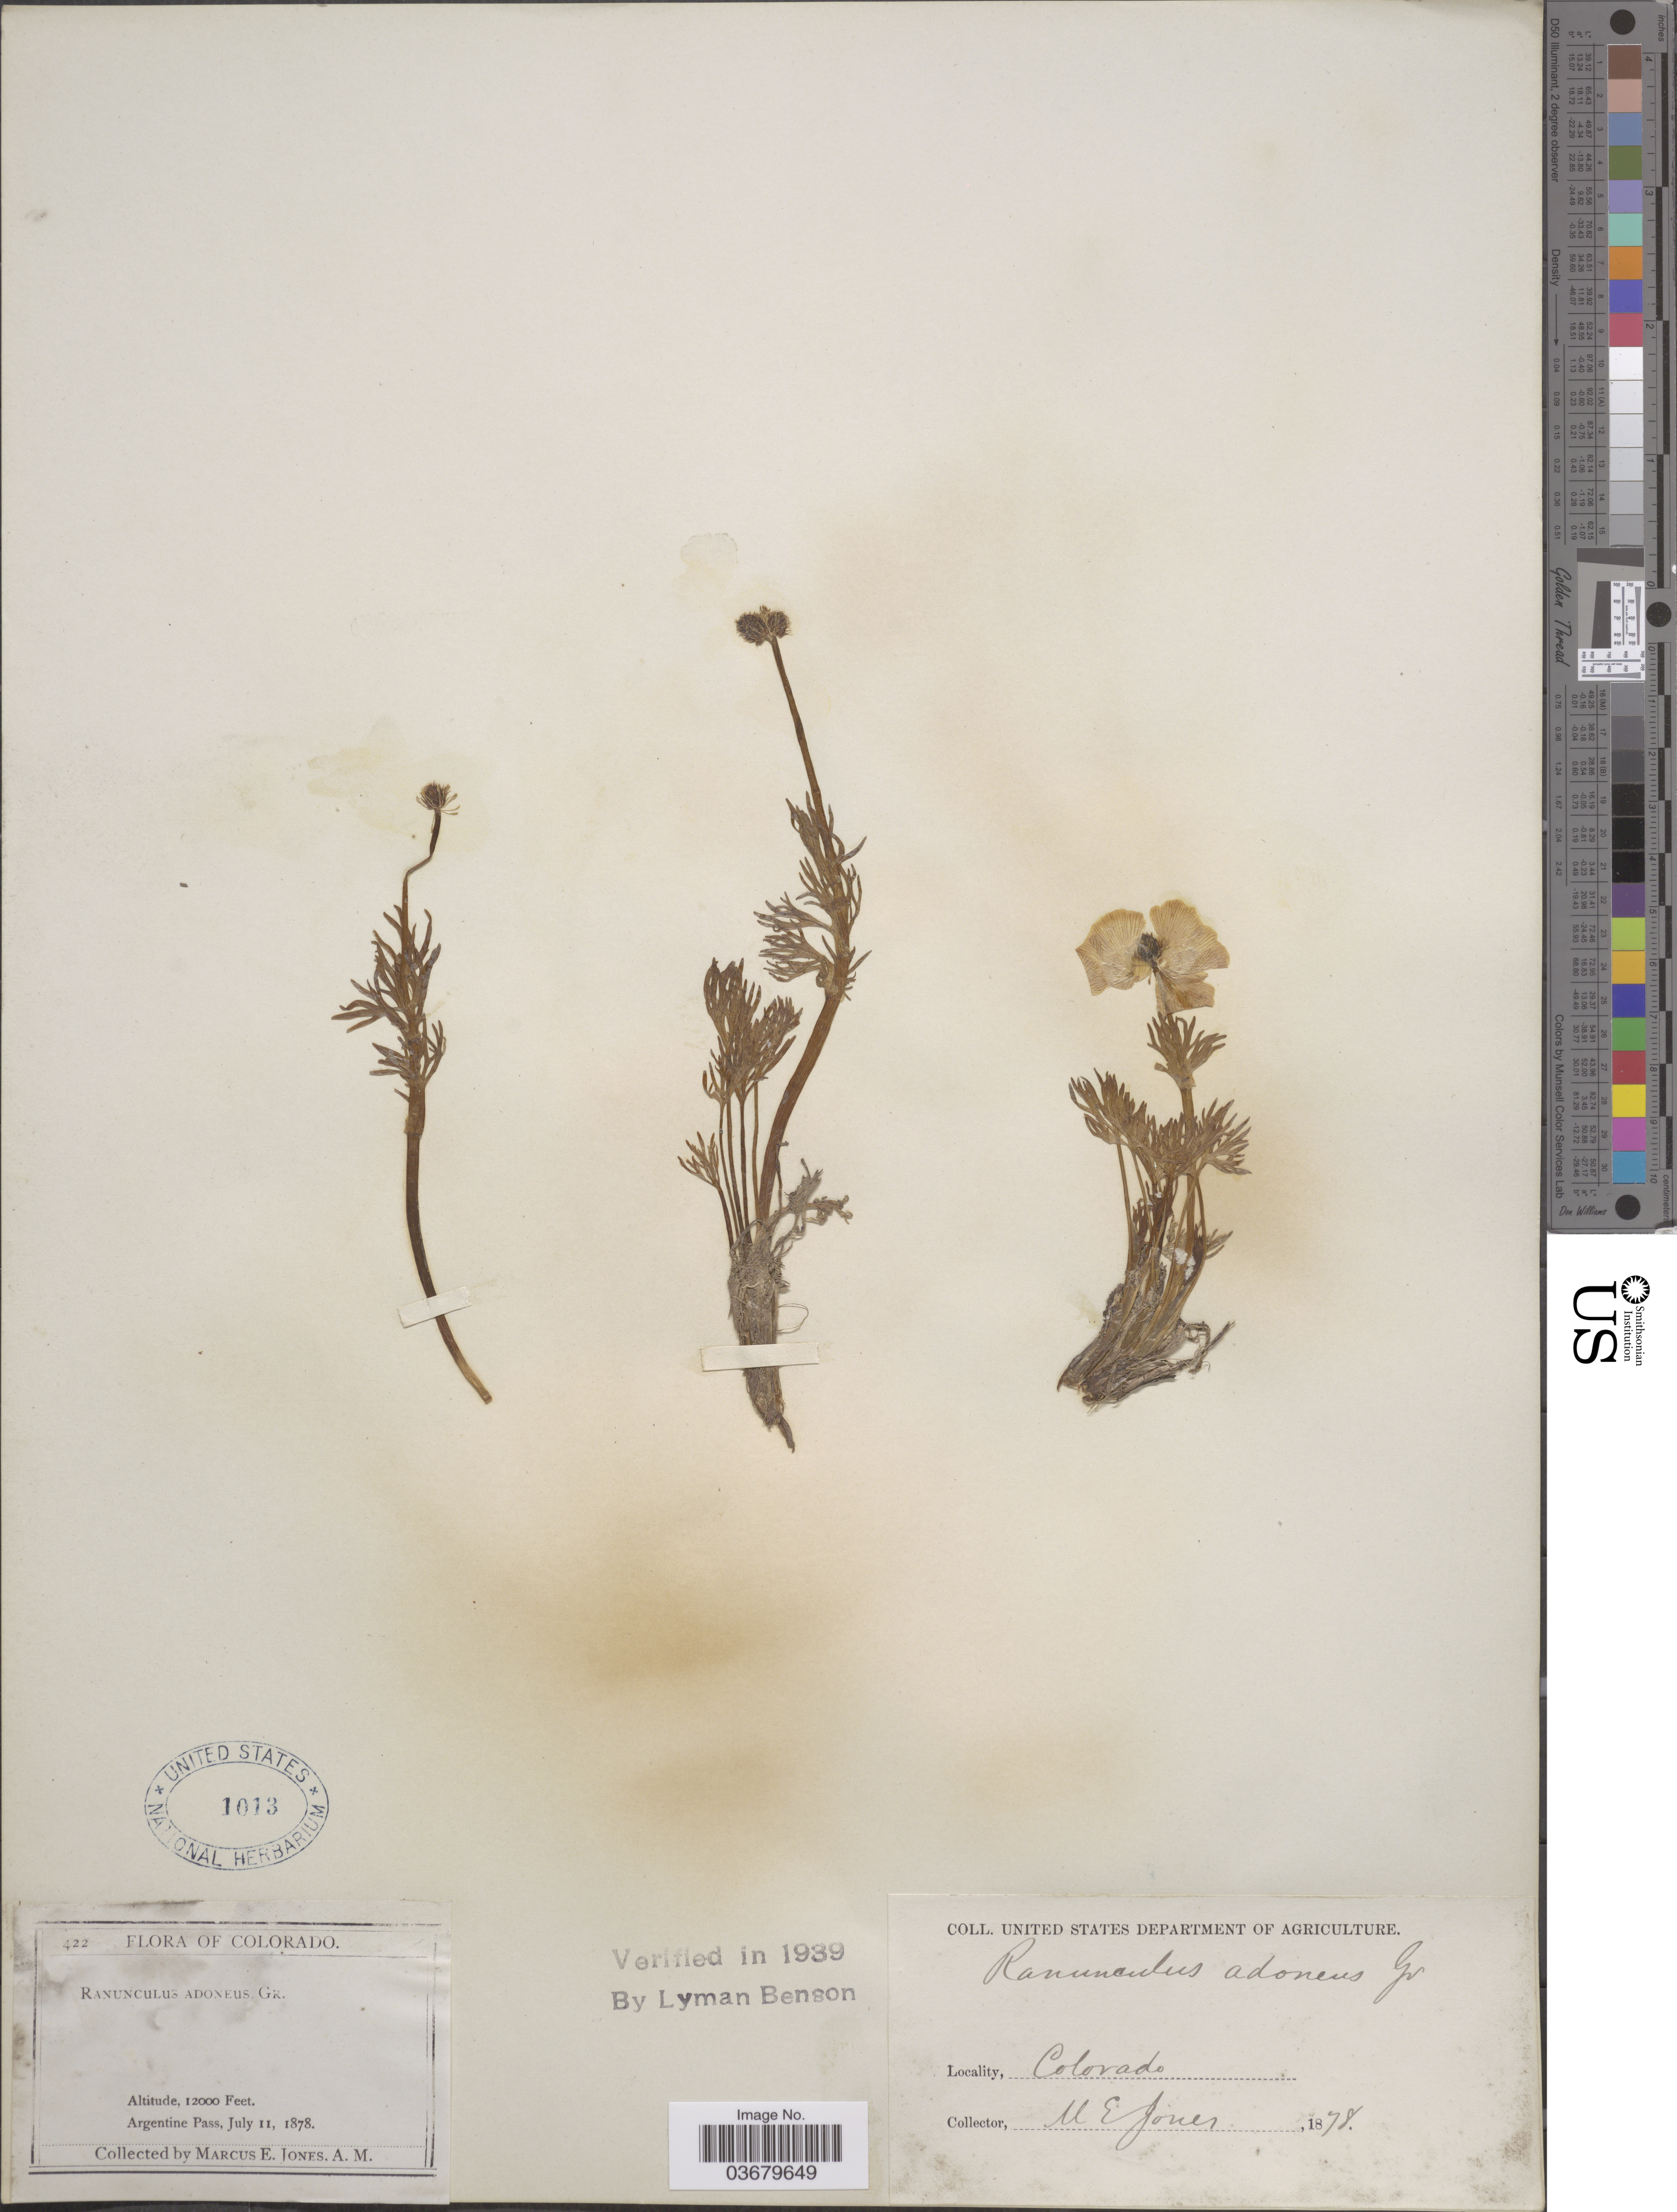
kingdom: Plantae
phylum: Tracheophyta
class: Magnoliopsida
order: Ranunculales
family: Ranunculaceae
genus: Ranunculus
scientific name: Ranunculus adoneus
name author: A. Gray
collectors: M. E. Jones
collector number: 422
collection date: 1878-07-11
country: United States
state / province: Colorado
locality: Argentine Pass.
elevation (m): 3658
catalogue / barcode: US 1013